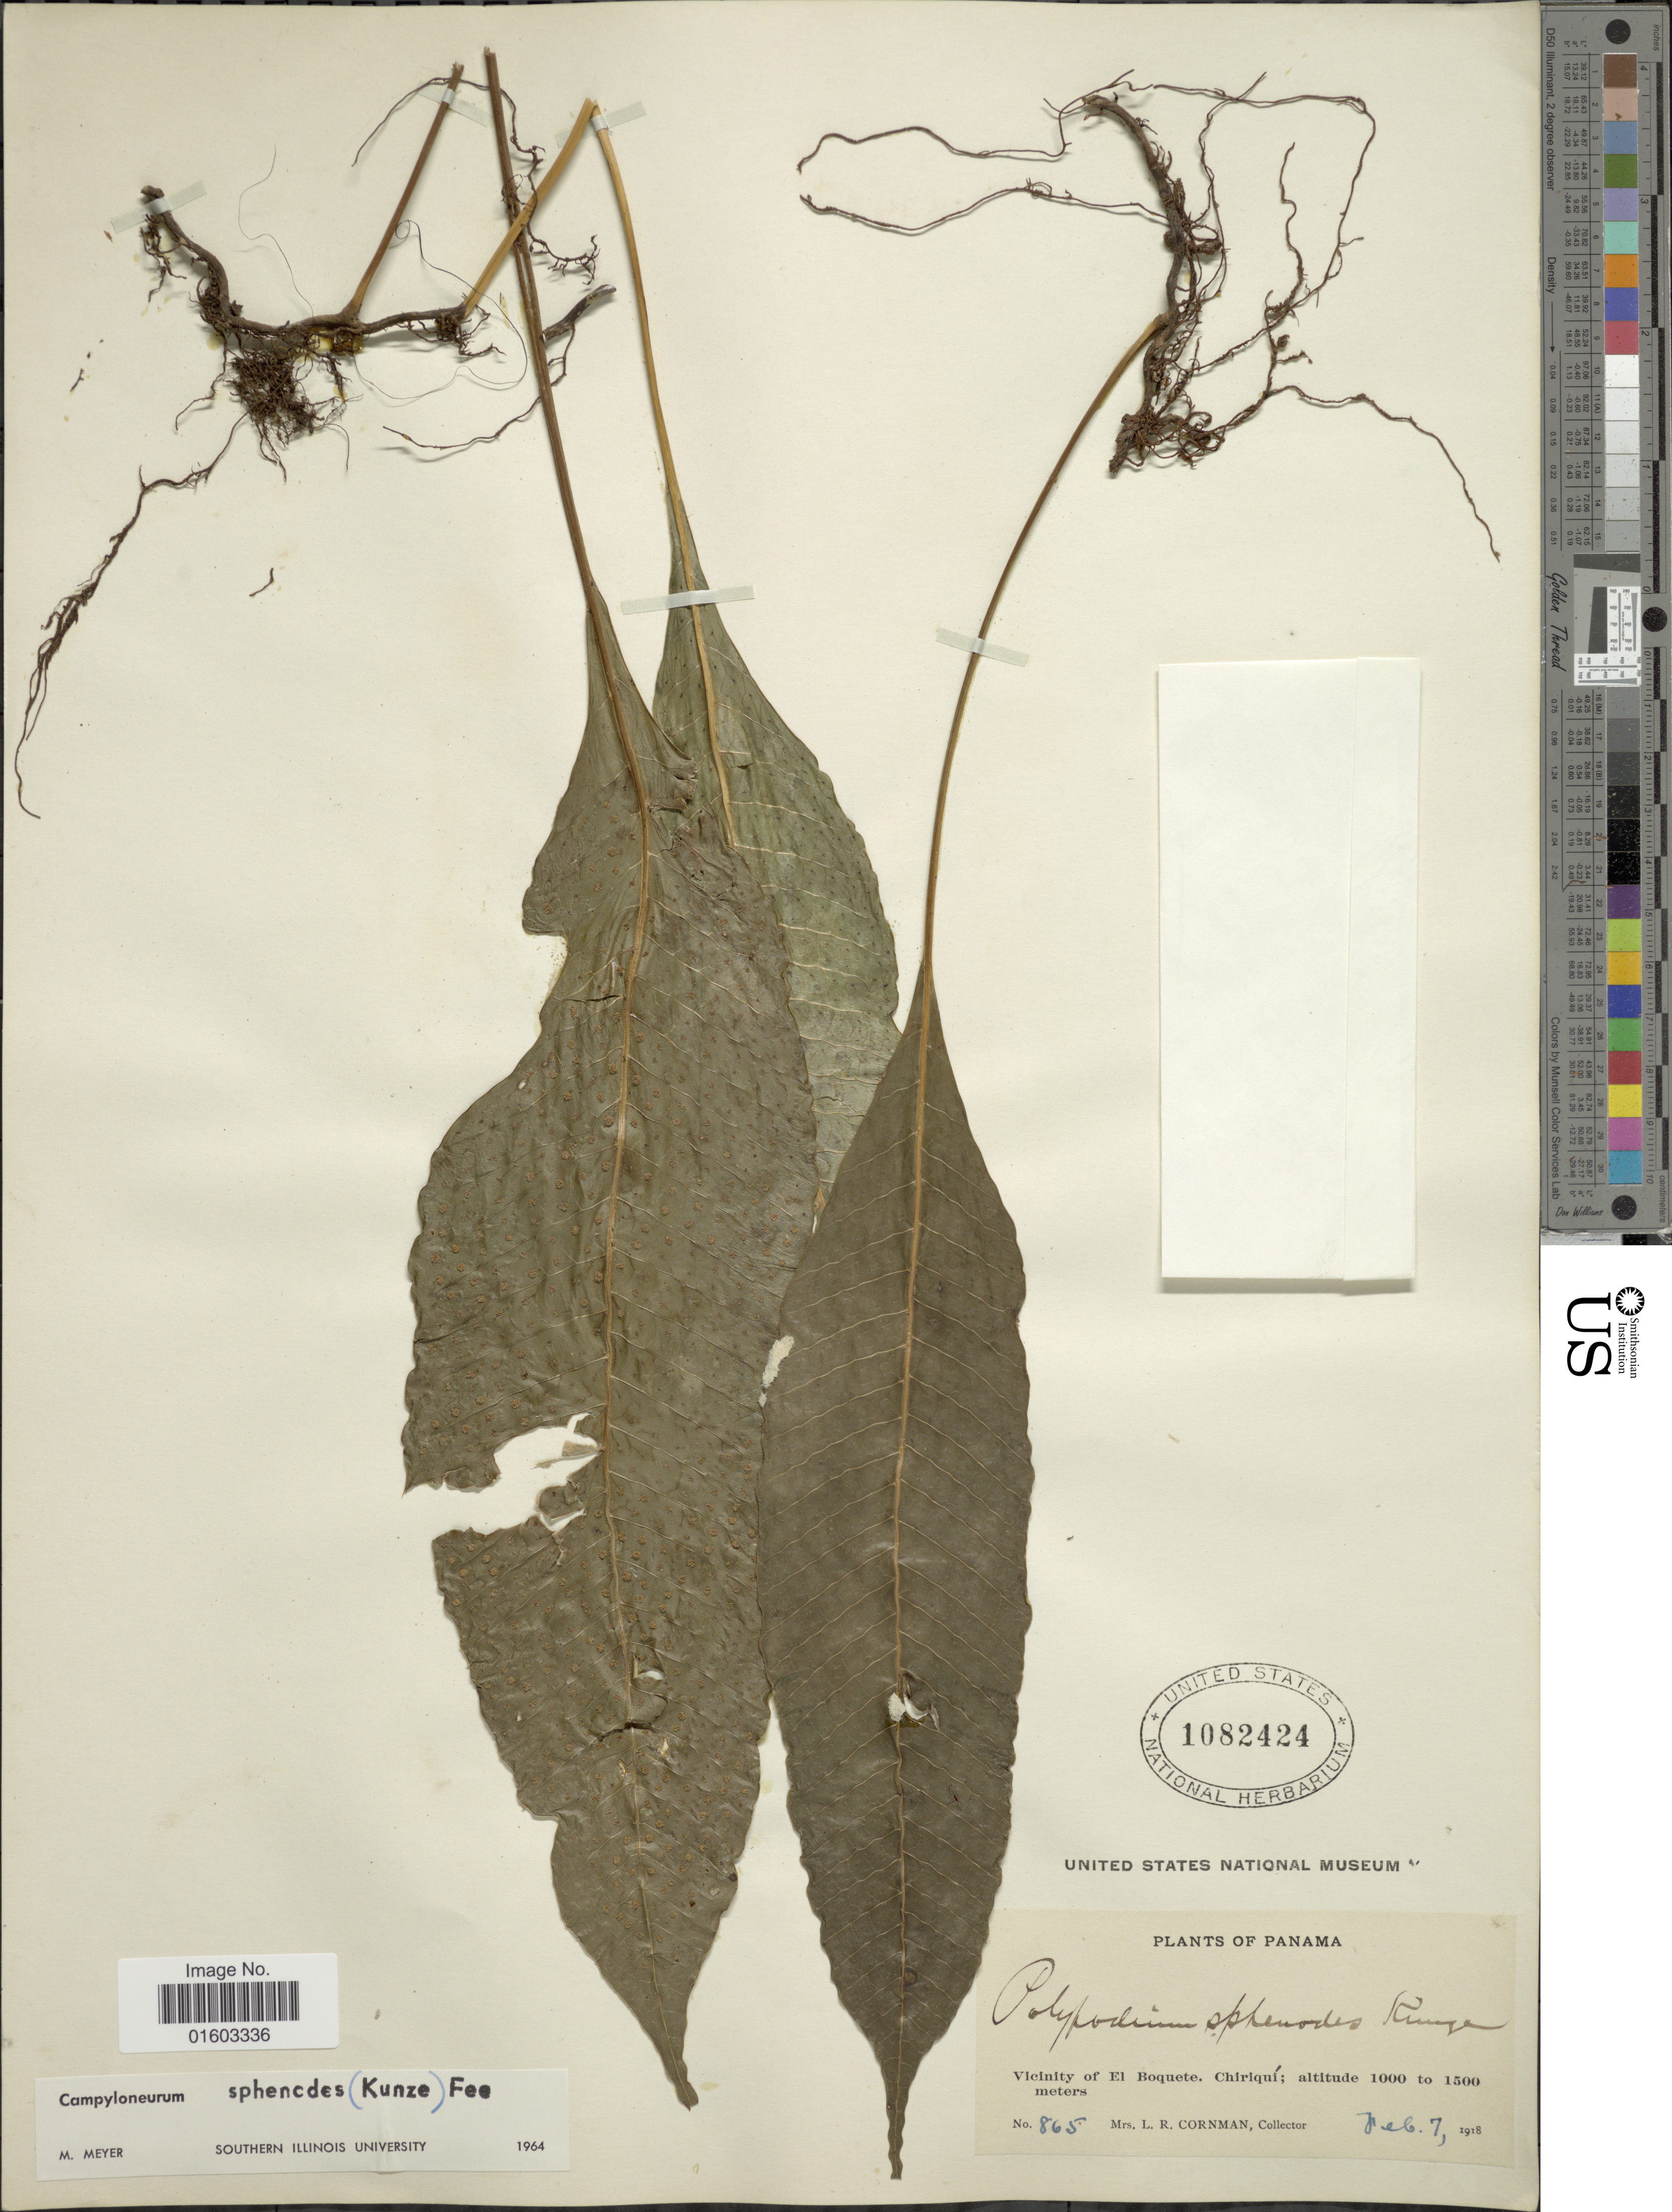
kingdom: Plantae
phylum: Tracheophyta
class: Polypodiopsida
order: Polypodiales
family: Polypodiaceae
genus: Campyloneurum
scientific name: Campyloneurum wercklei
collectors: L. Cornman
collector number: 865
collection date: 1918-02-07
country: Panama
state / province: Chiriqui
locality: Vicinity of El Boquete, Chiriqui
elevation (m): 1000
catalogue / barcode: US 1082424